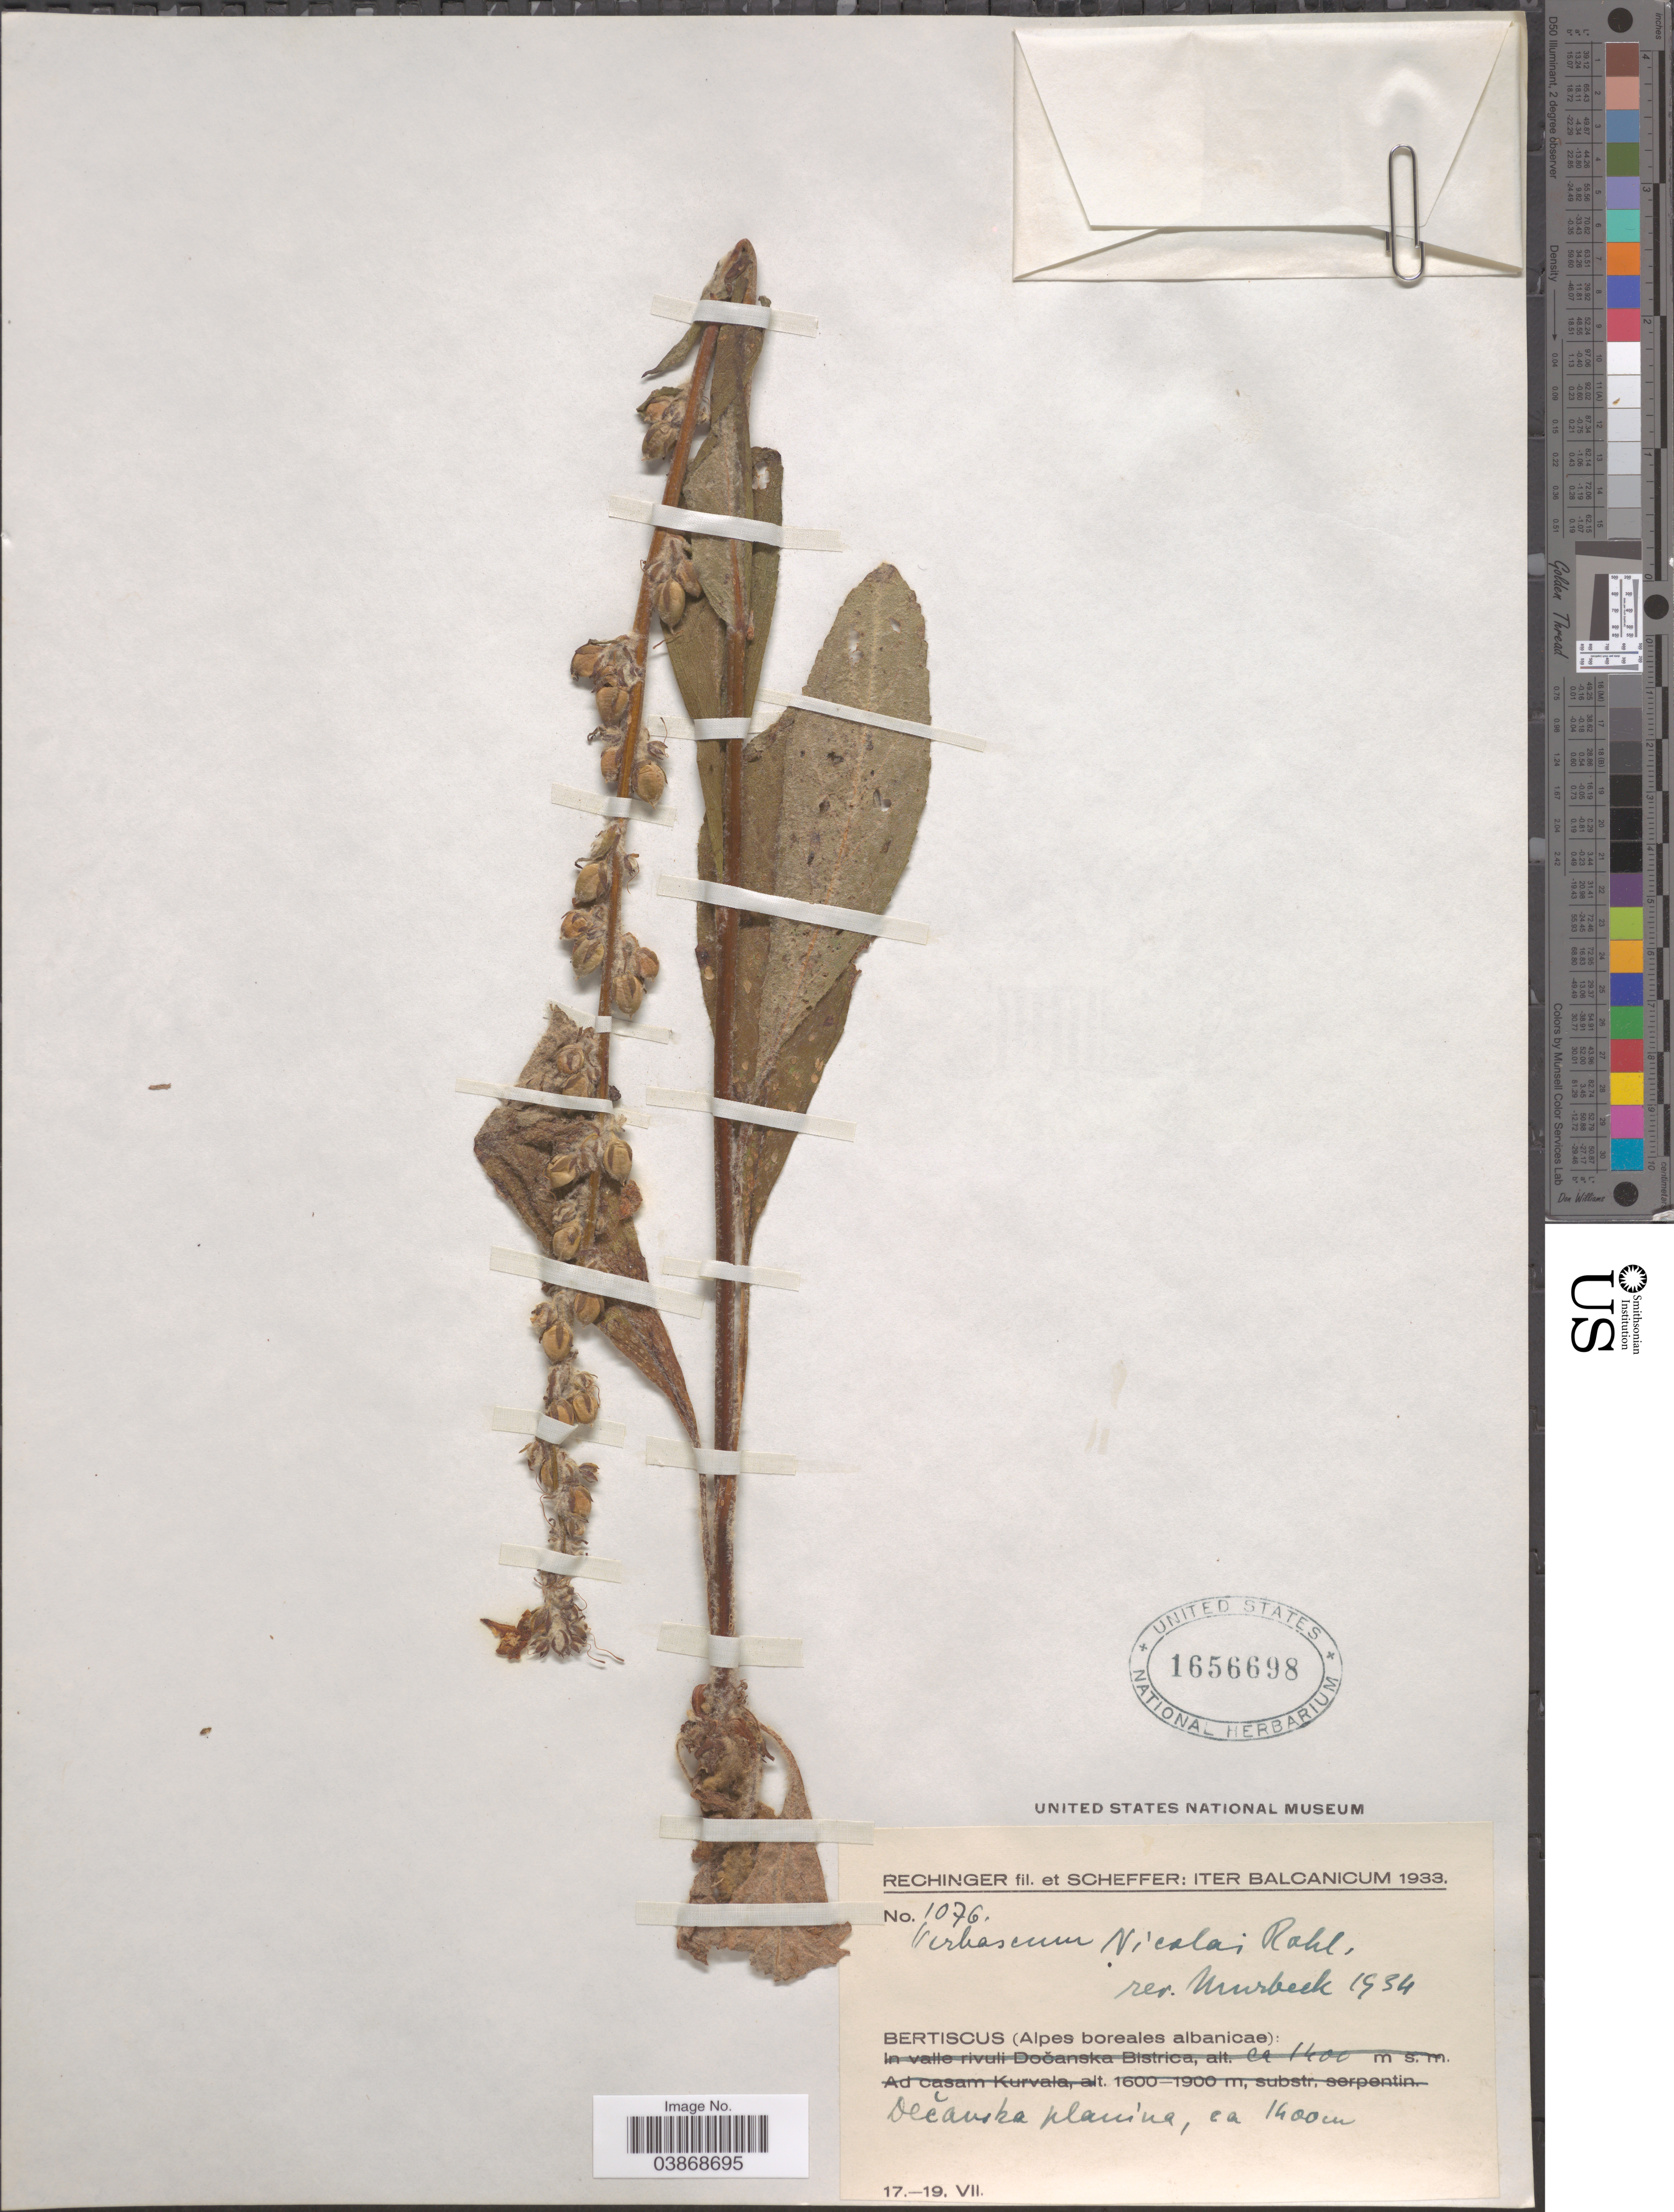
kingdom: Plantae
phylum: Tracheophyta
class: Magnoliopsida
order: Lamiales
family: Scrophulariaceae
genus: Verbascum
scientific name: Verbascum nicolai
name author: Rohlena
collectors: -- Rechinger & Scheffer, --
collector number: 1076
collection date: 1933-07-17/1933-07-19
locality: Bertiscus (Alpes boreales albanicae): Decauika planina. [interpreted]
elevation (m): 1400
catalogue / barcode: US 1656698